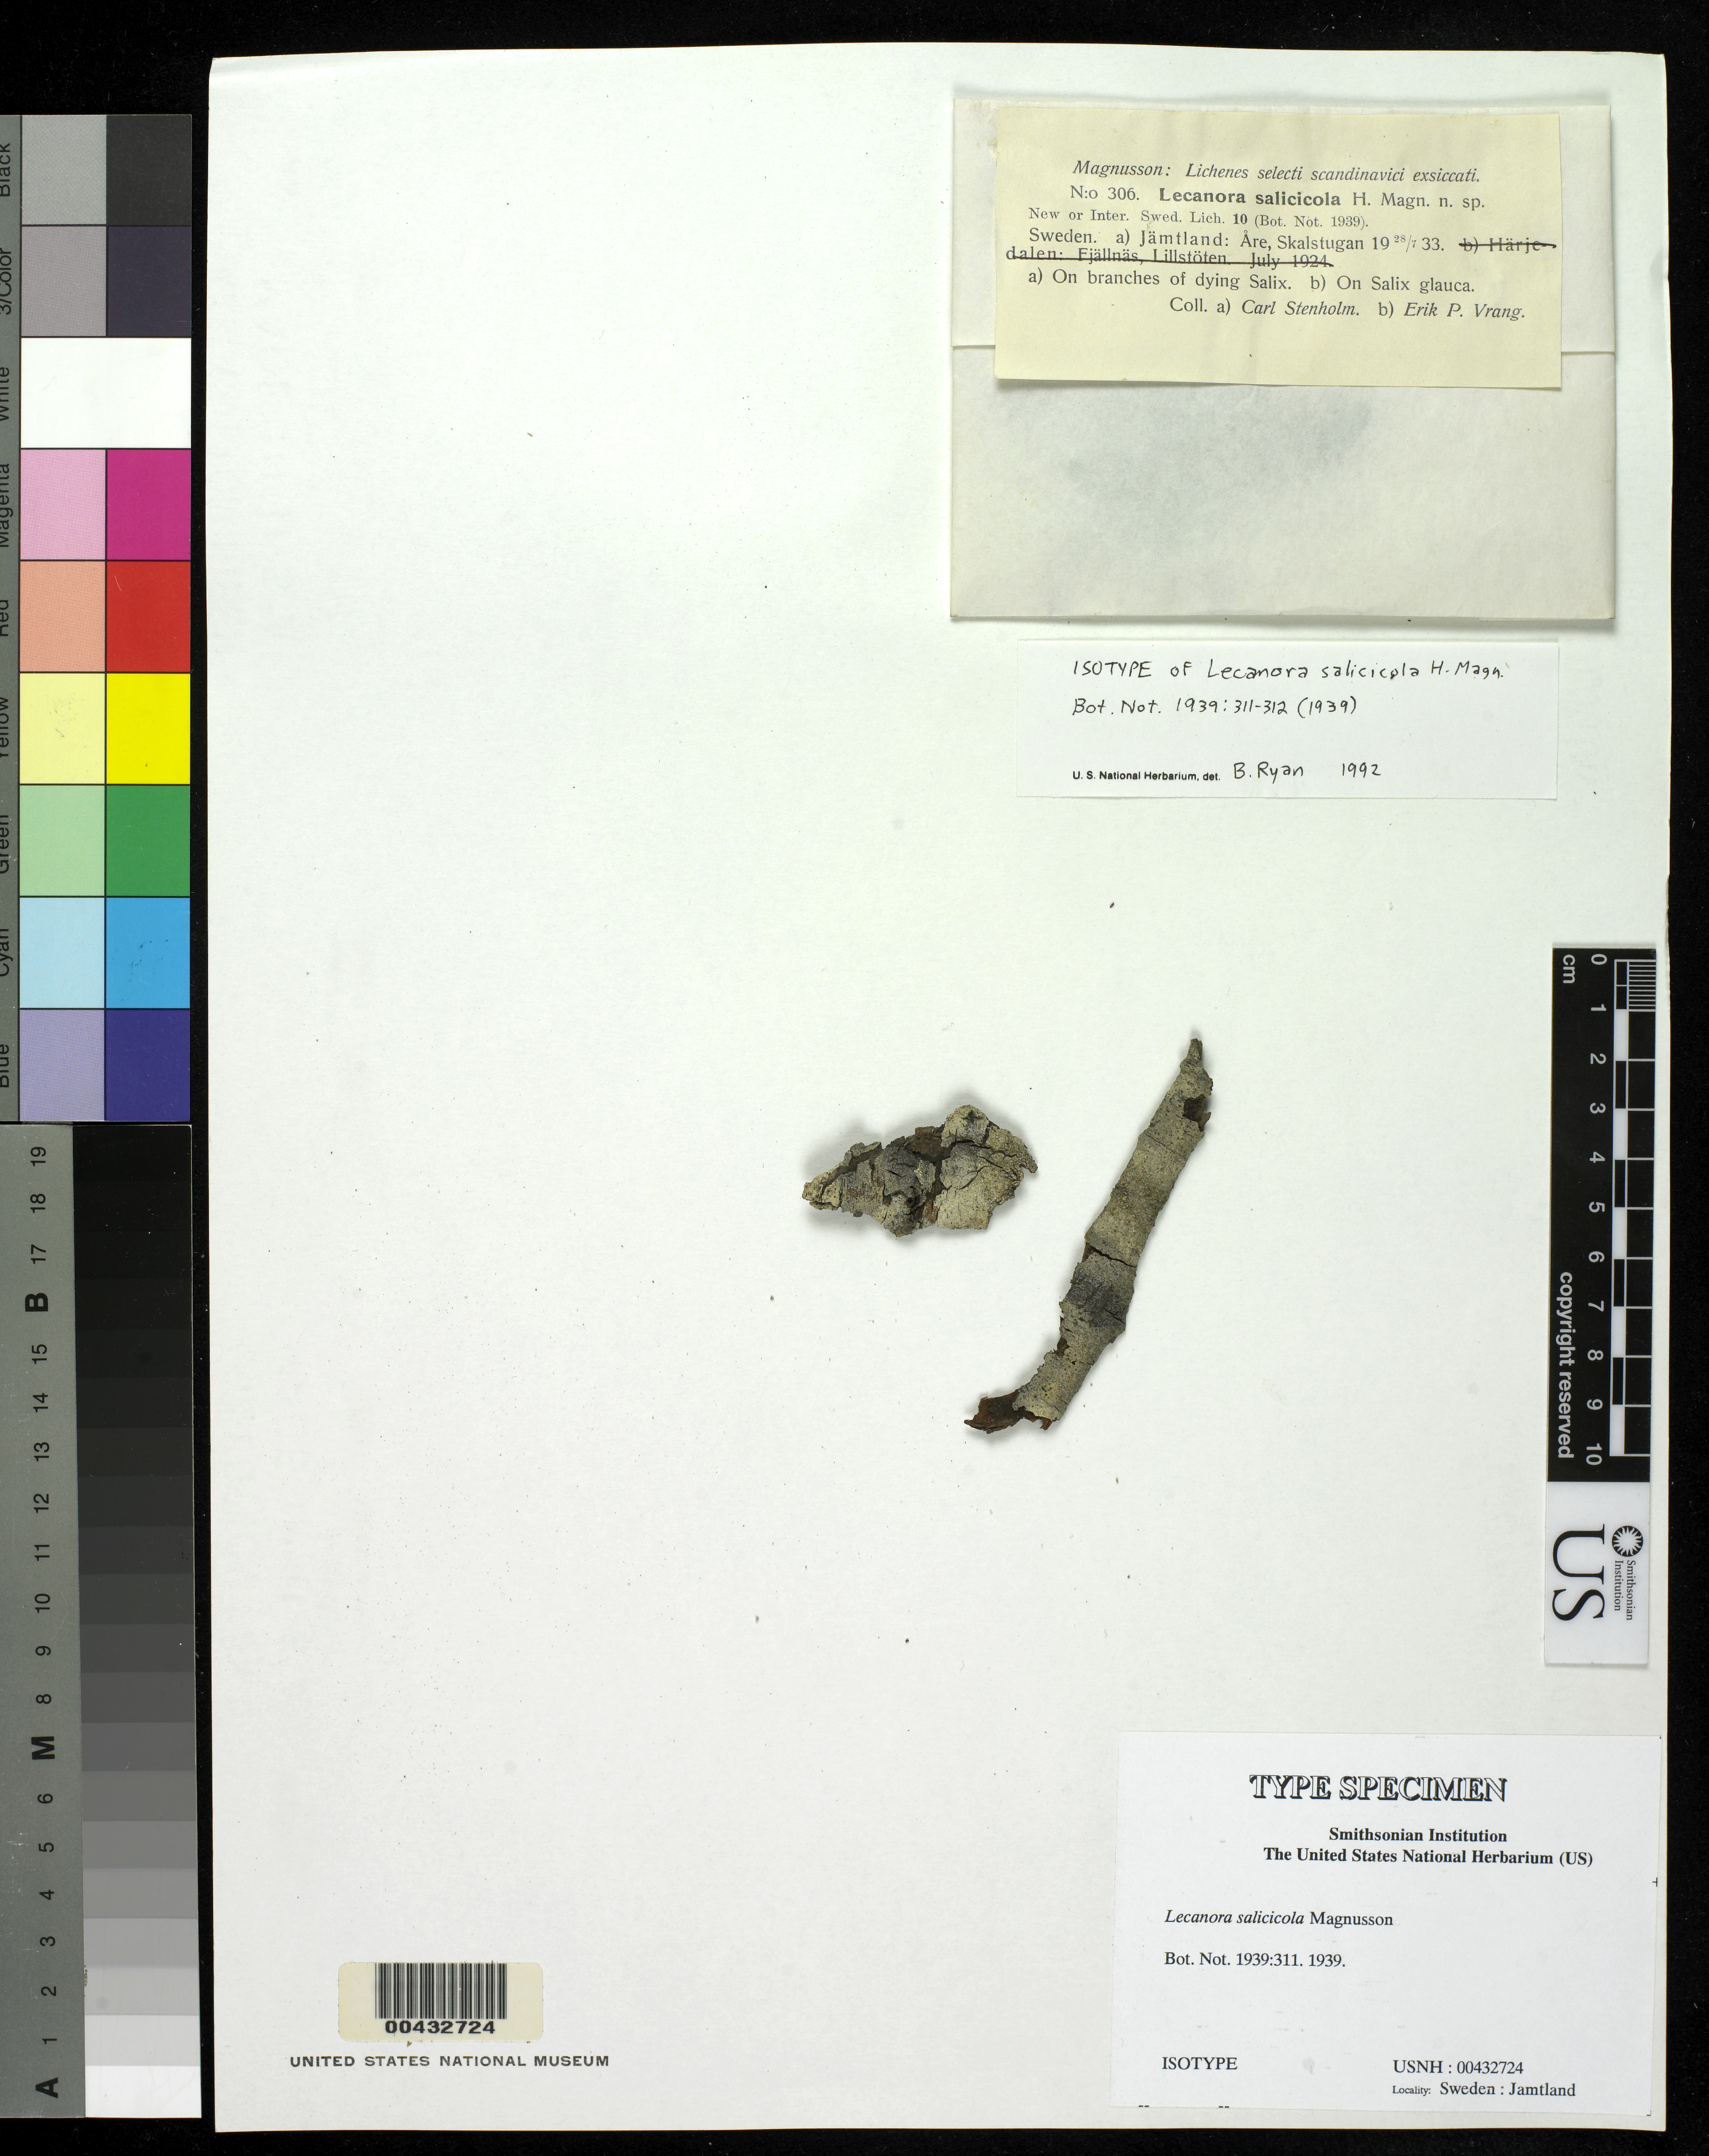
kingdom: Fungi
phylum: Ascomycota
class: Lecanoromycetes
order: Lecanorales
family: Lecanoraceae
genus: Lecanora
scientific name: Lecanora salicicola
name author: H. Magn.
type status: Isotype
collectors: C. Stenholm & E. Vrang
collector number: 306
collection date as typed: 28 Jul 1934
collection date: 1934-07-28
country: Sweden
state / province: Jämtland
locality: Are, Skalstugan.